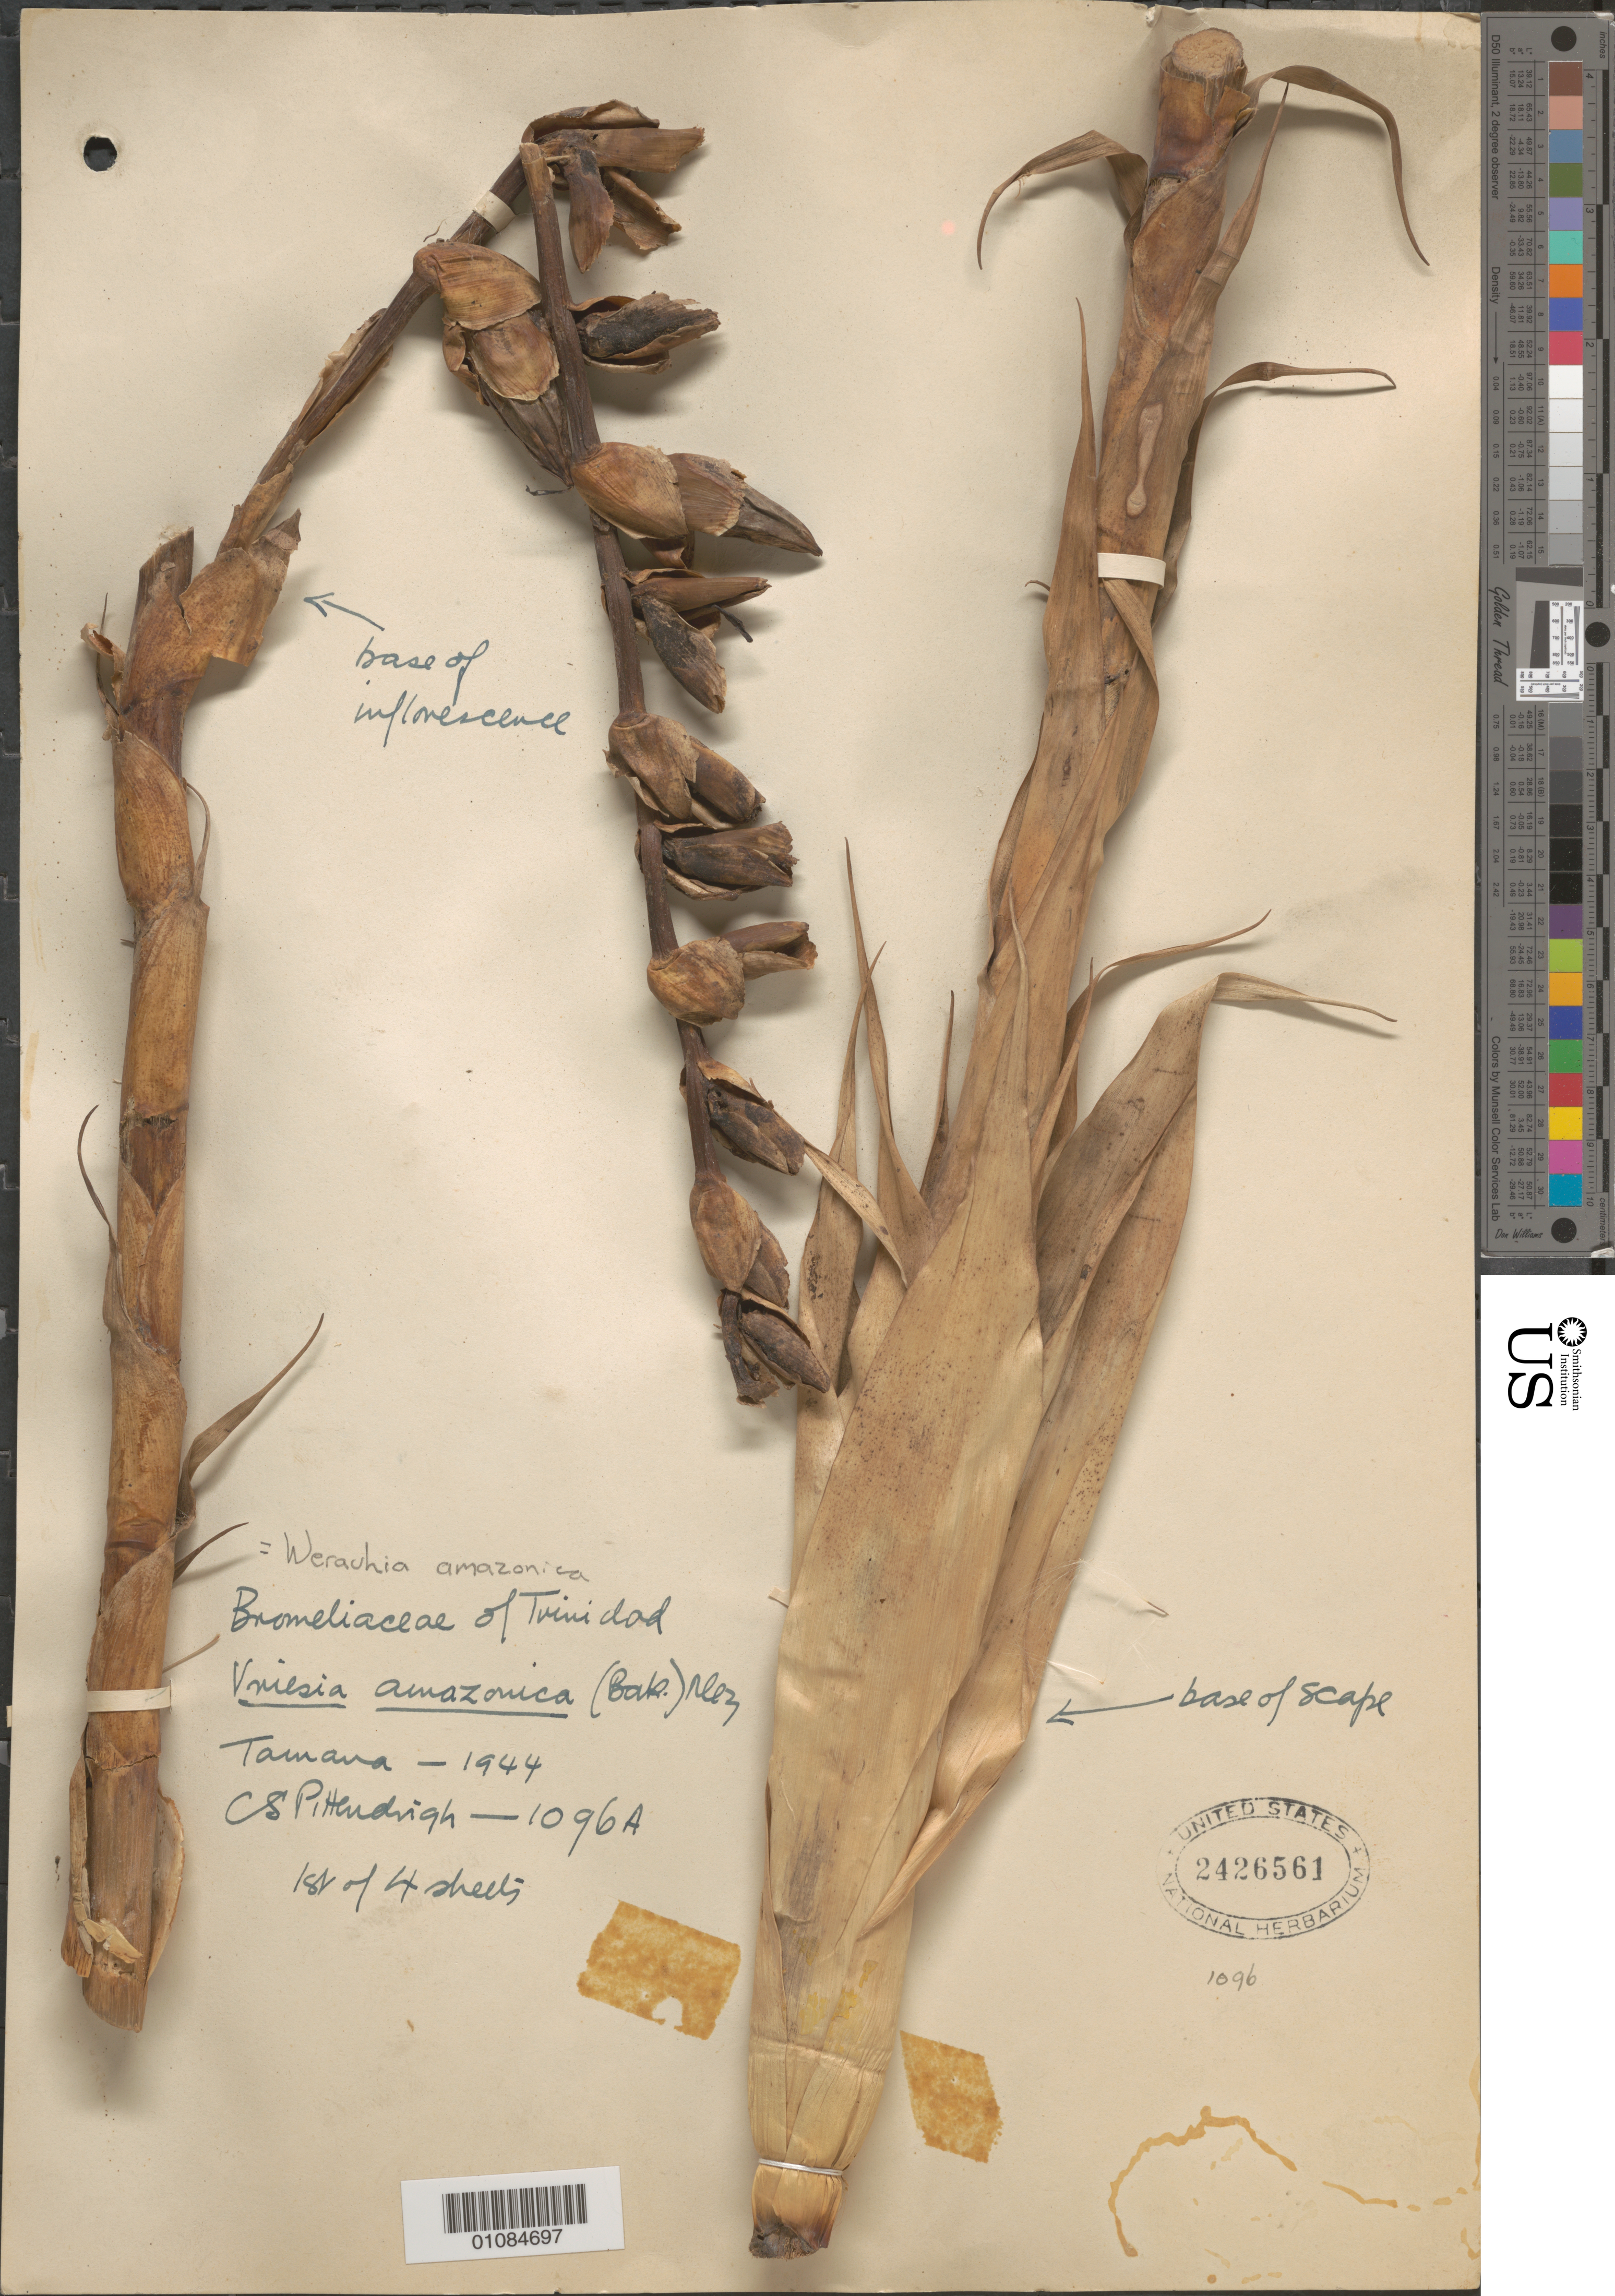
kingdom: Plantae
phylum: Tracheophyta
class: Liliopsida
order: Poales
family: Bromeliaceae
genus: Werauhia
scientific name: Werauhia gigantea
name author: (Mart. ex Schult. & Schult. f.) J.R. Grant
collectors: C. S. Pittendrigh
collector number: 1096A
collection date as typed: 1944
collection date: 1944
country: Trinidad and Tobago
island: Trinidad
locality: Tamana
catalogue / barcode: US 2426561